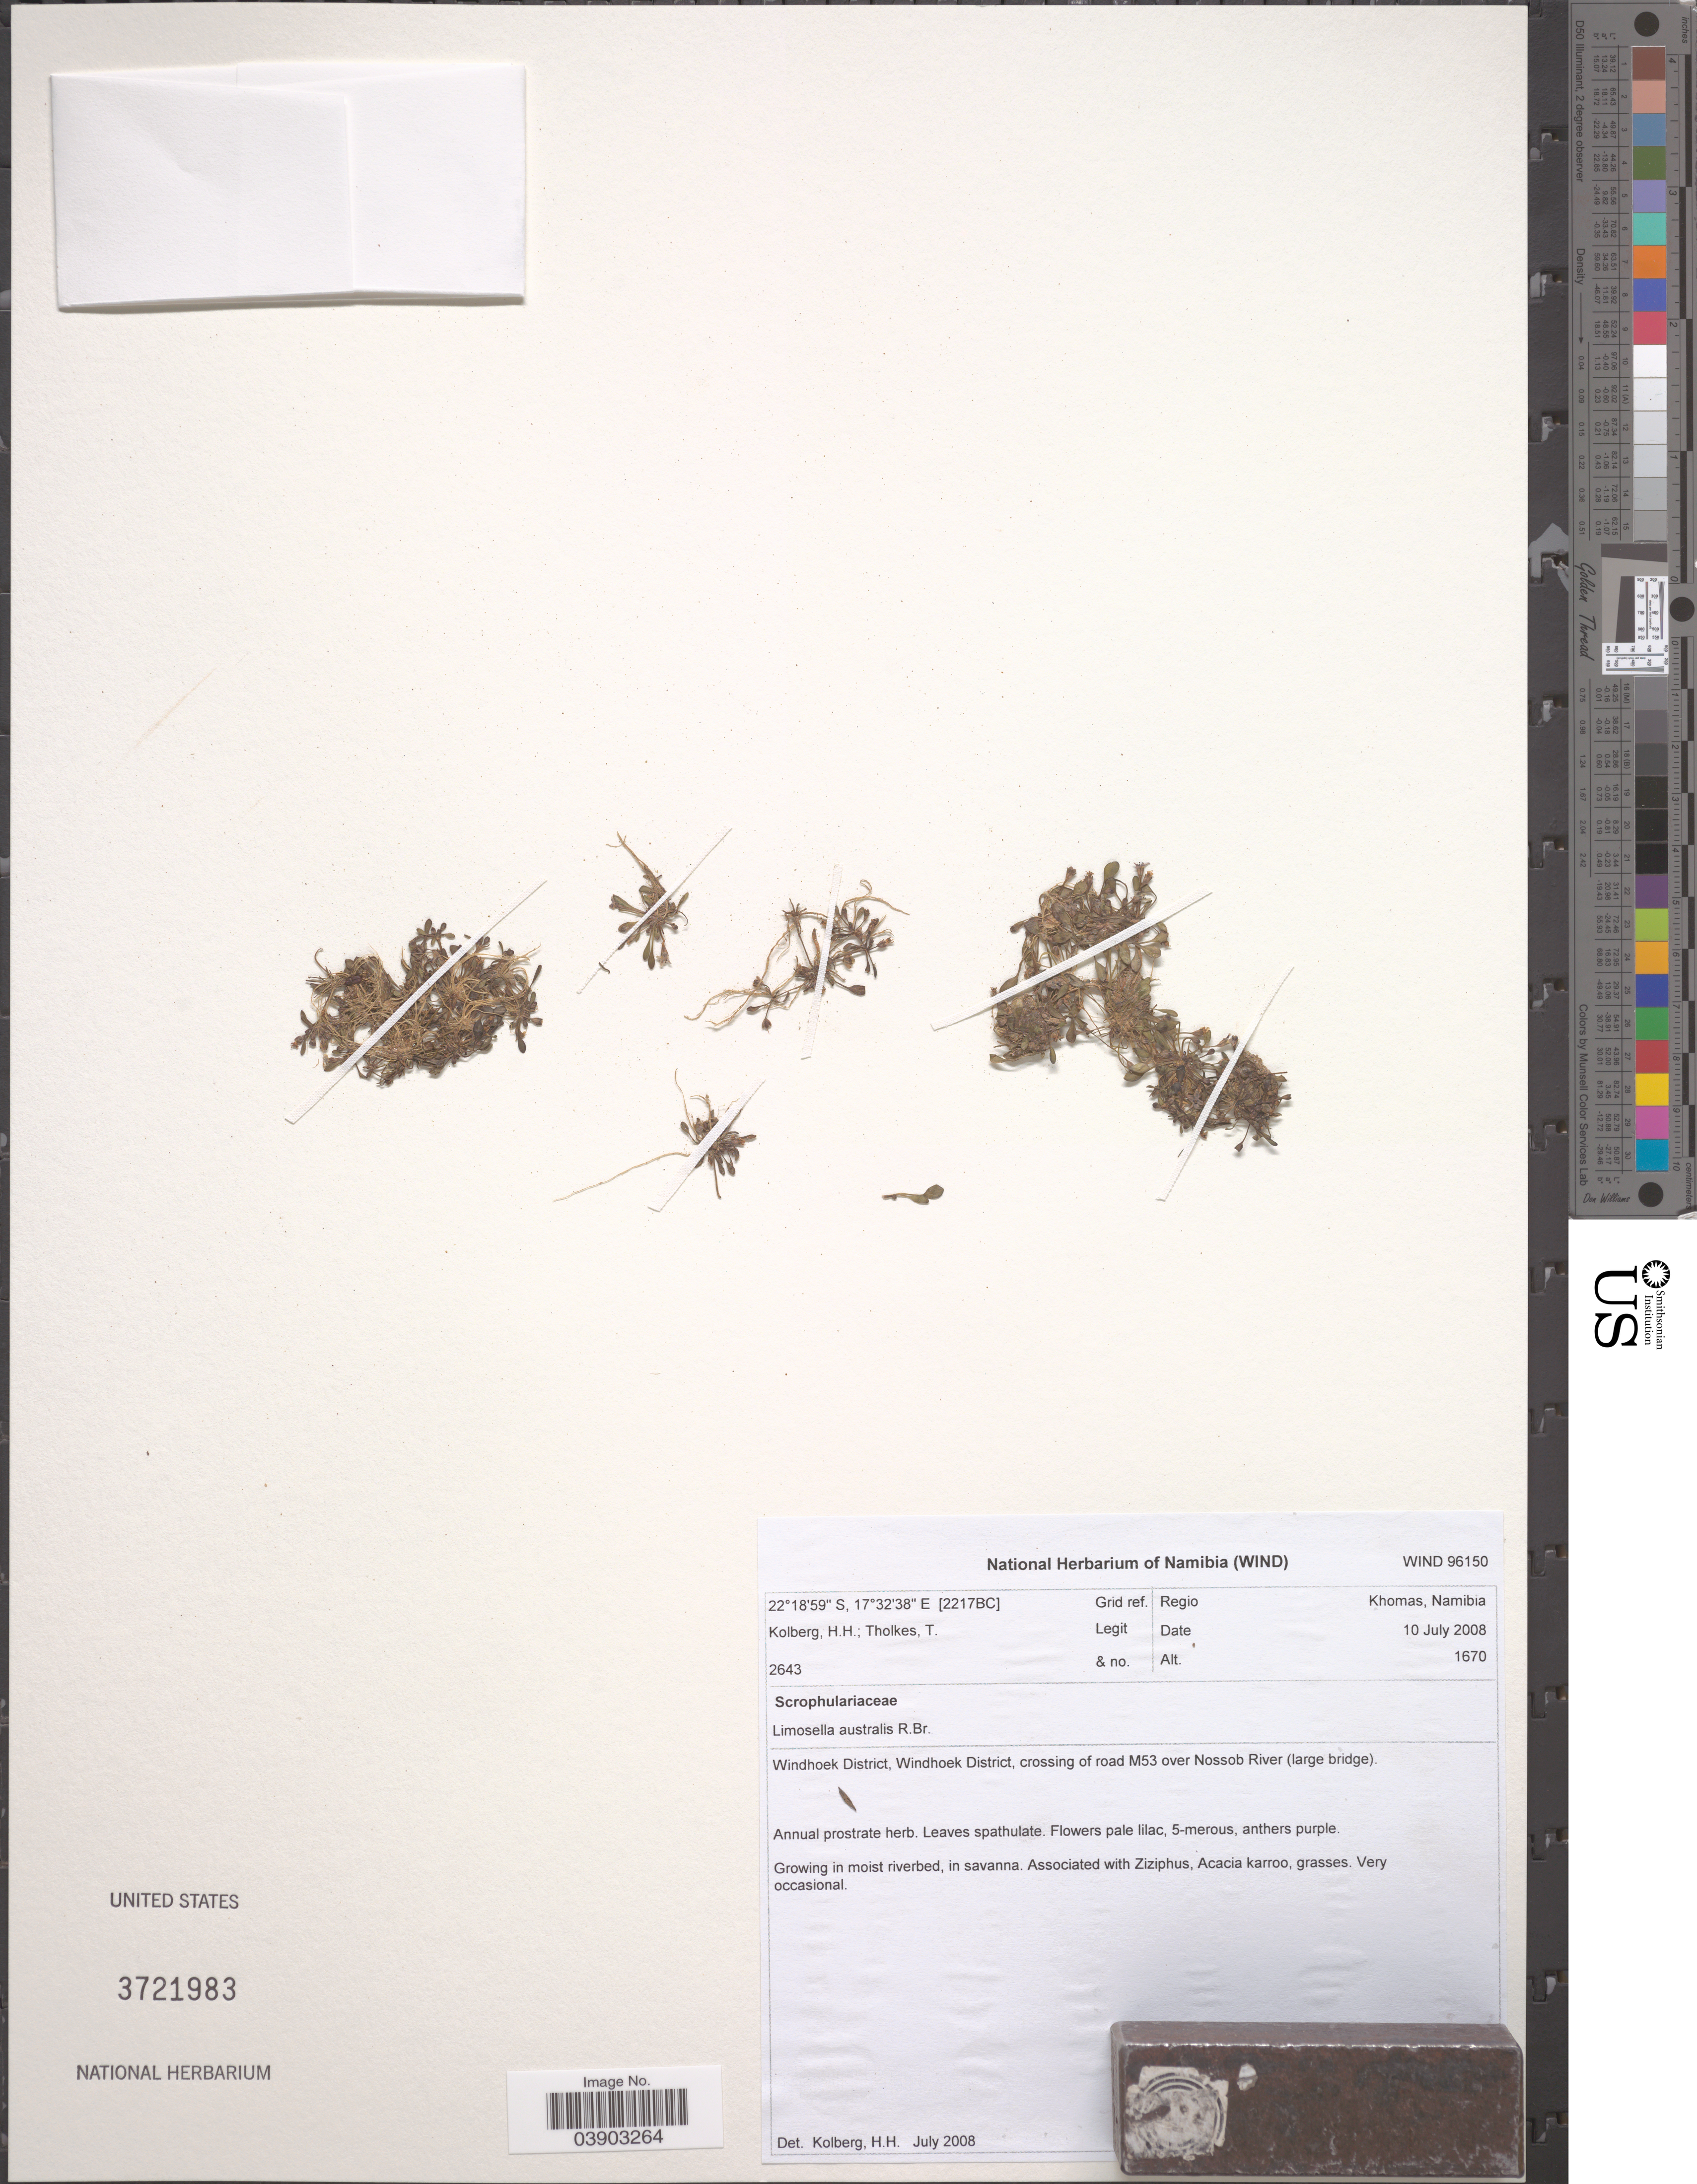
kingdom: Plantae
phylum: Tracheophyta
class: Magnoliopsida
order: Lamiales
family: Scrophulariaceae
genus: Limosella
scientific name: Limosella australis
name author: R. Br.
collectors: H. H. Kolberg & T. Tholkes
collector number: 2643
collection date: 2008-07-10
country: Namibia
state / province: Khomas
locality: Regio Khomas. Grid ref. 2217BC. Windhoek District, Windhoek District, crossing of road M53 over Nossob River (large bridge).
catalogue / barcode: US 3721983